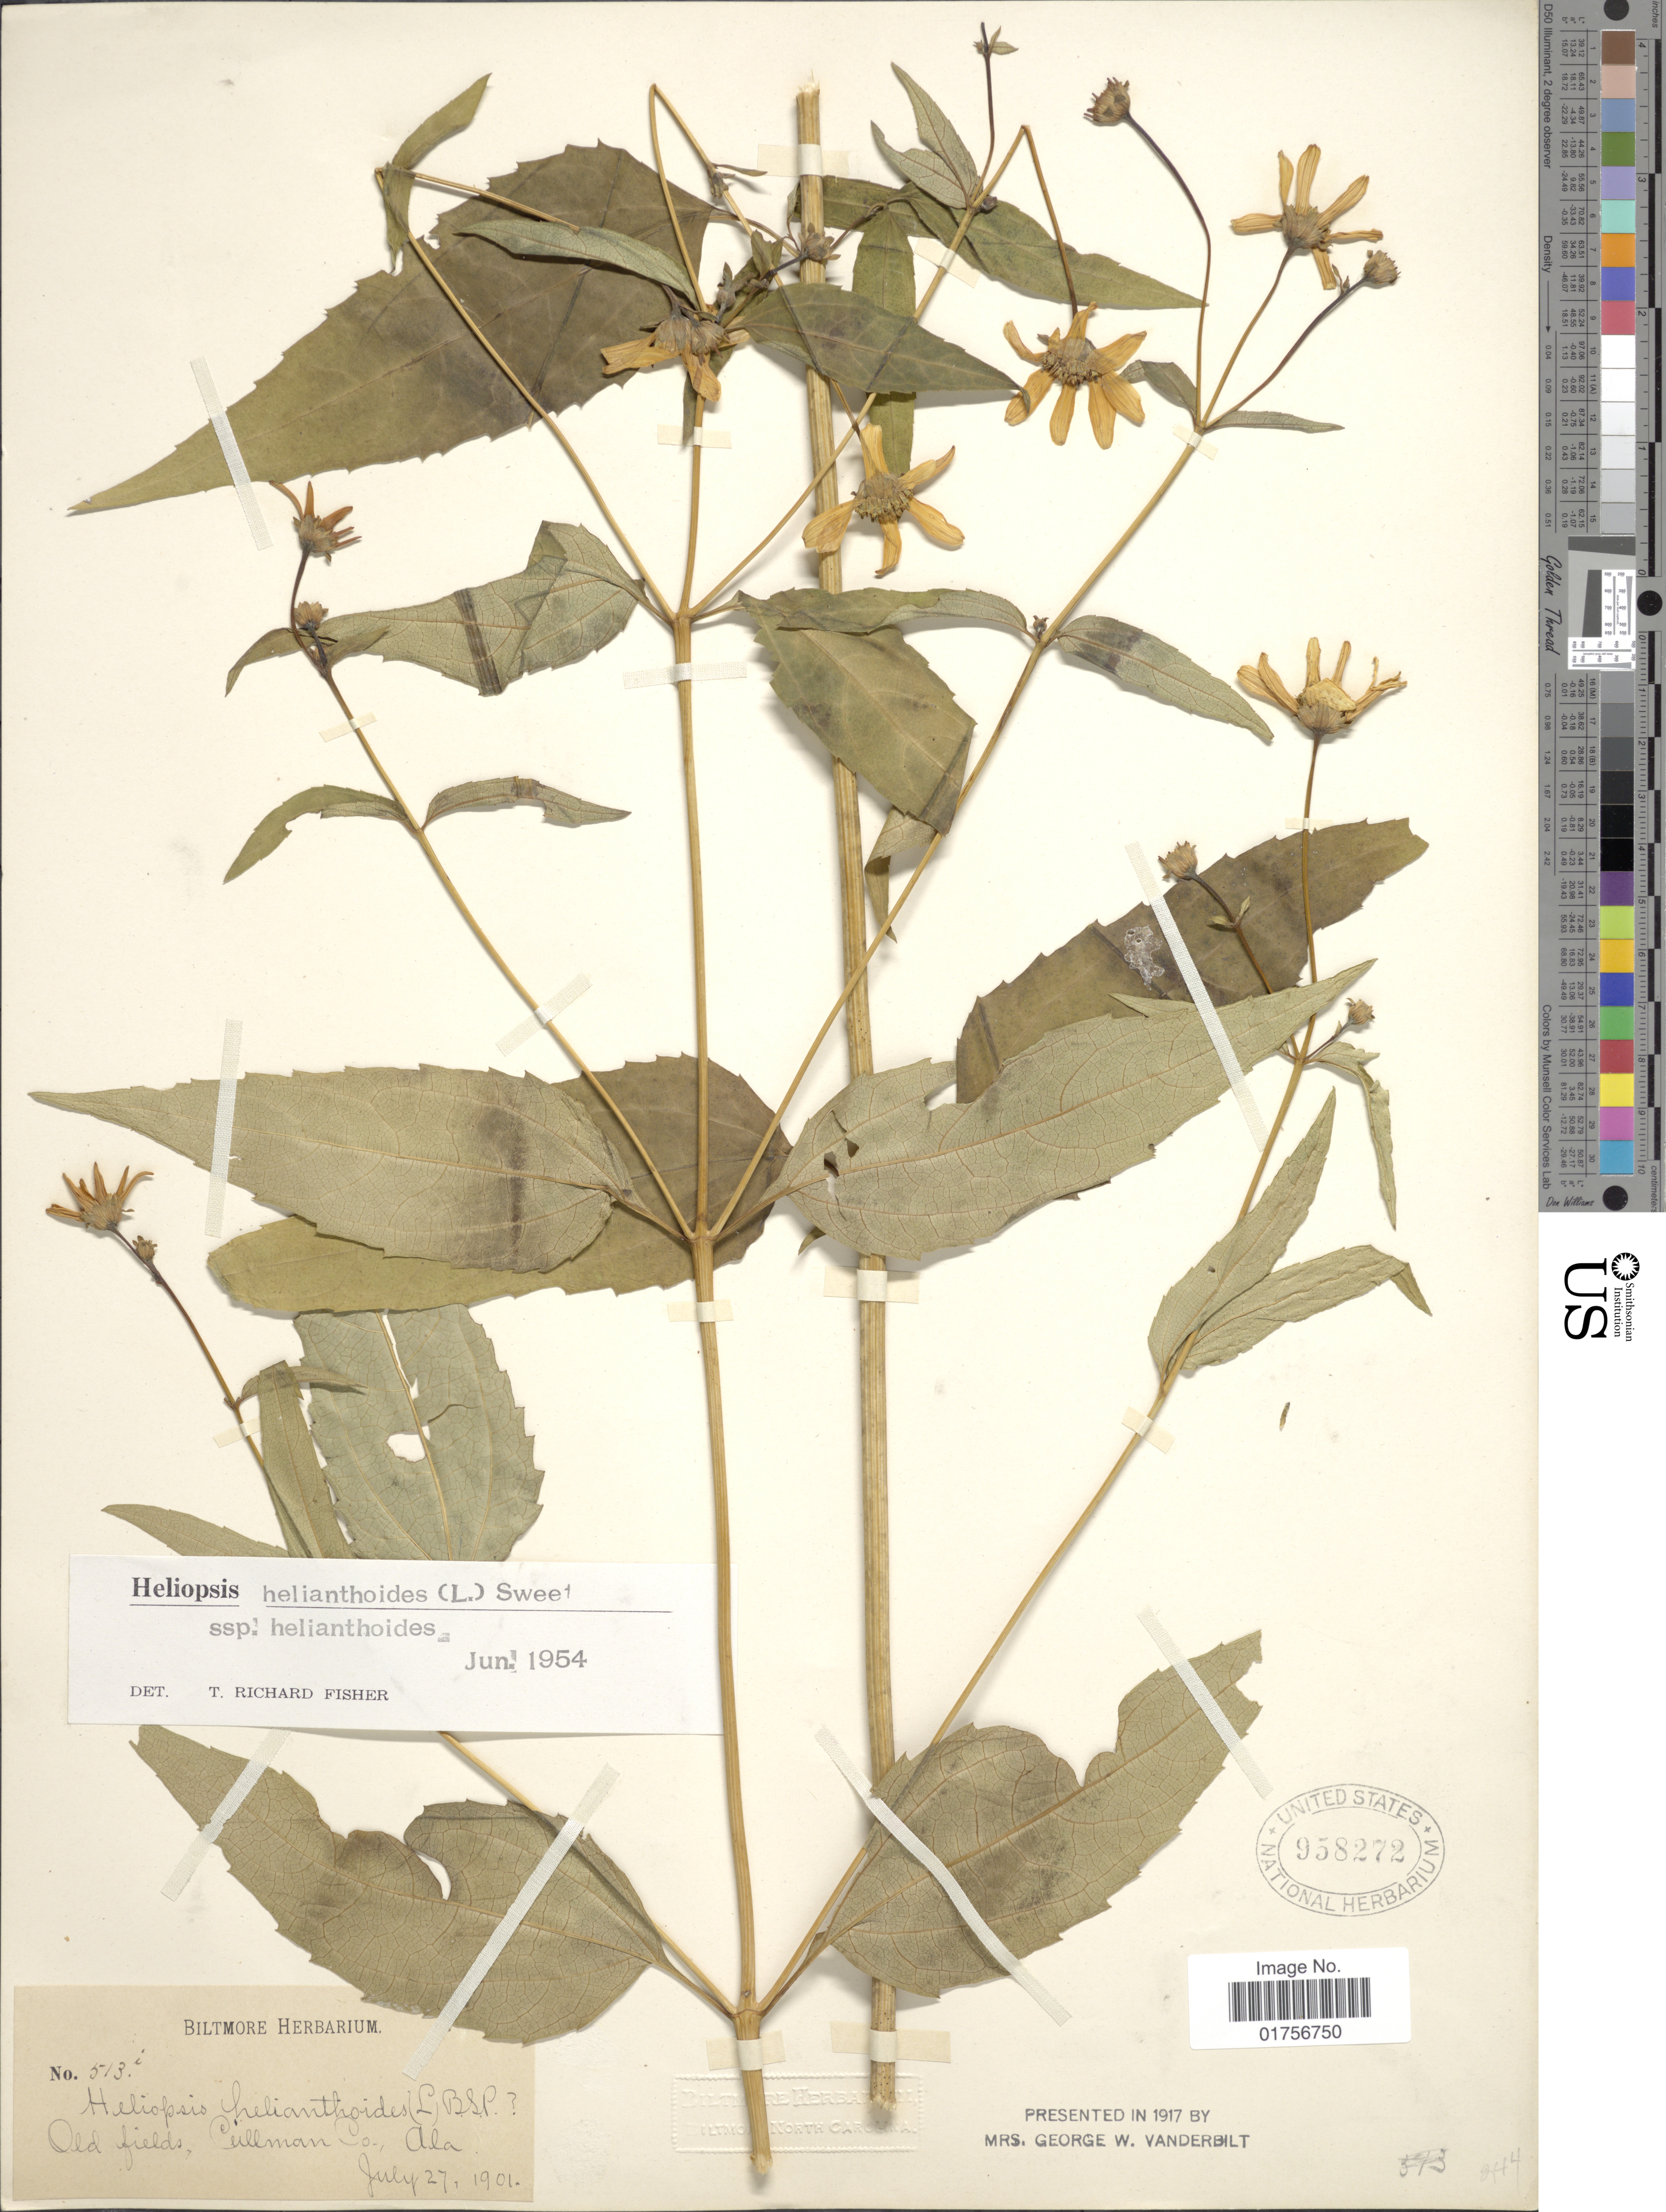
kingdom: Plantae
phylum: Tracheophyta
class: Magnoliopsida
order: Asterales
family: Asteraceae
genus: Heliopsis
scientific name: Heliopsis helianthoides subsp. helianthoides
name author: (L.) Sweet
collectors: ex herb. Biltmore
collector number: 513i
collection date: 1901-07-27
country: United States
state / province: Alabama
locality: Old fields, Cullman Co., Pa.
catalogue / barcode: US 958272